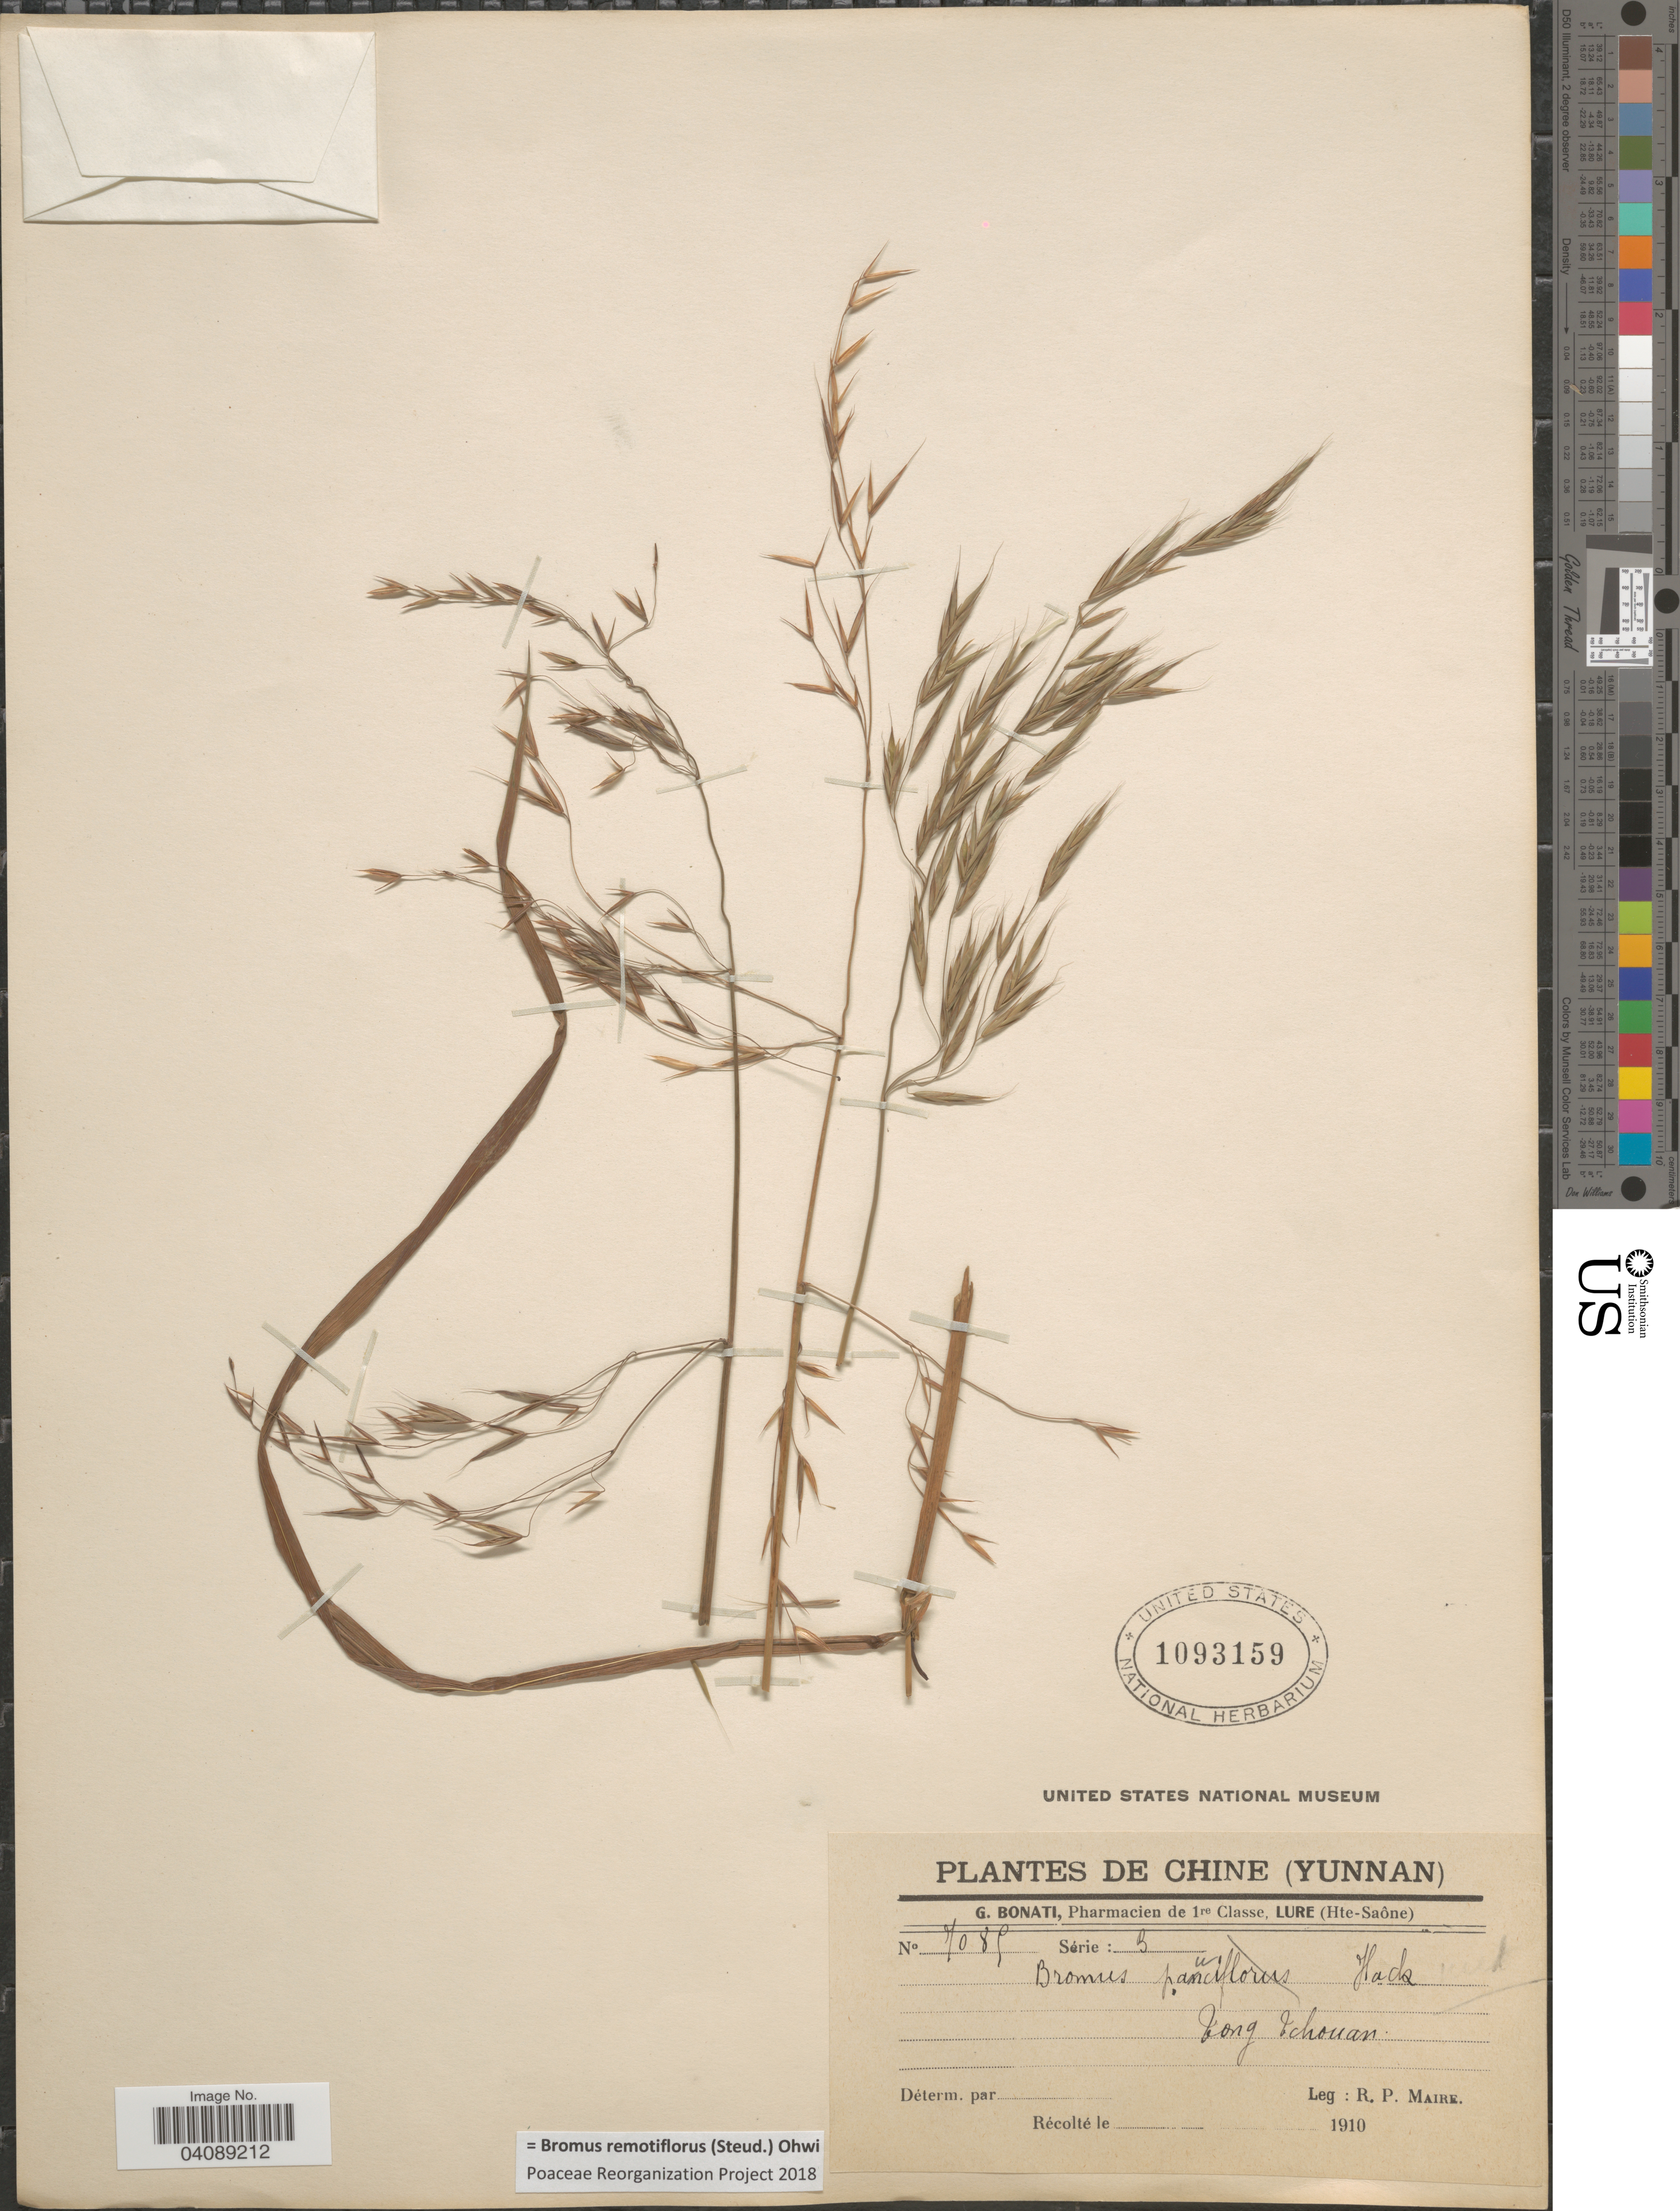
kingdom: Plantae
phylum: Tracheophyta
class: Liliopsida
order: Poales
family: Poaceae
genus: Bromus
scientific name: Bromus remotiflorus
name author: (Steud.) Ohwi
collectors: R.-P. Maire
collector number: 7085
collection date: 1910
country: China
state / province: Yunnan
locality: Tong Tchouan.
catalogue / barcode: US 1093159